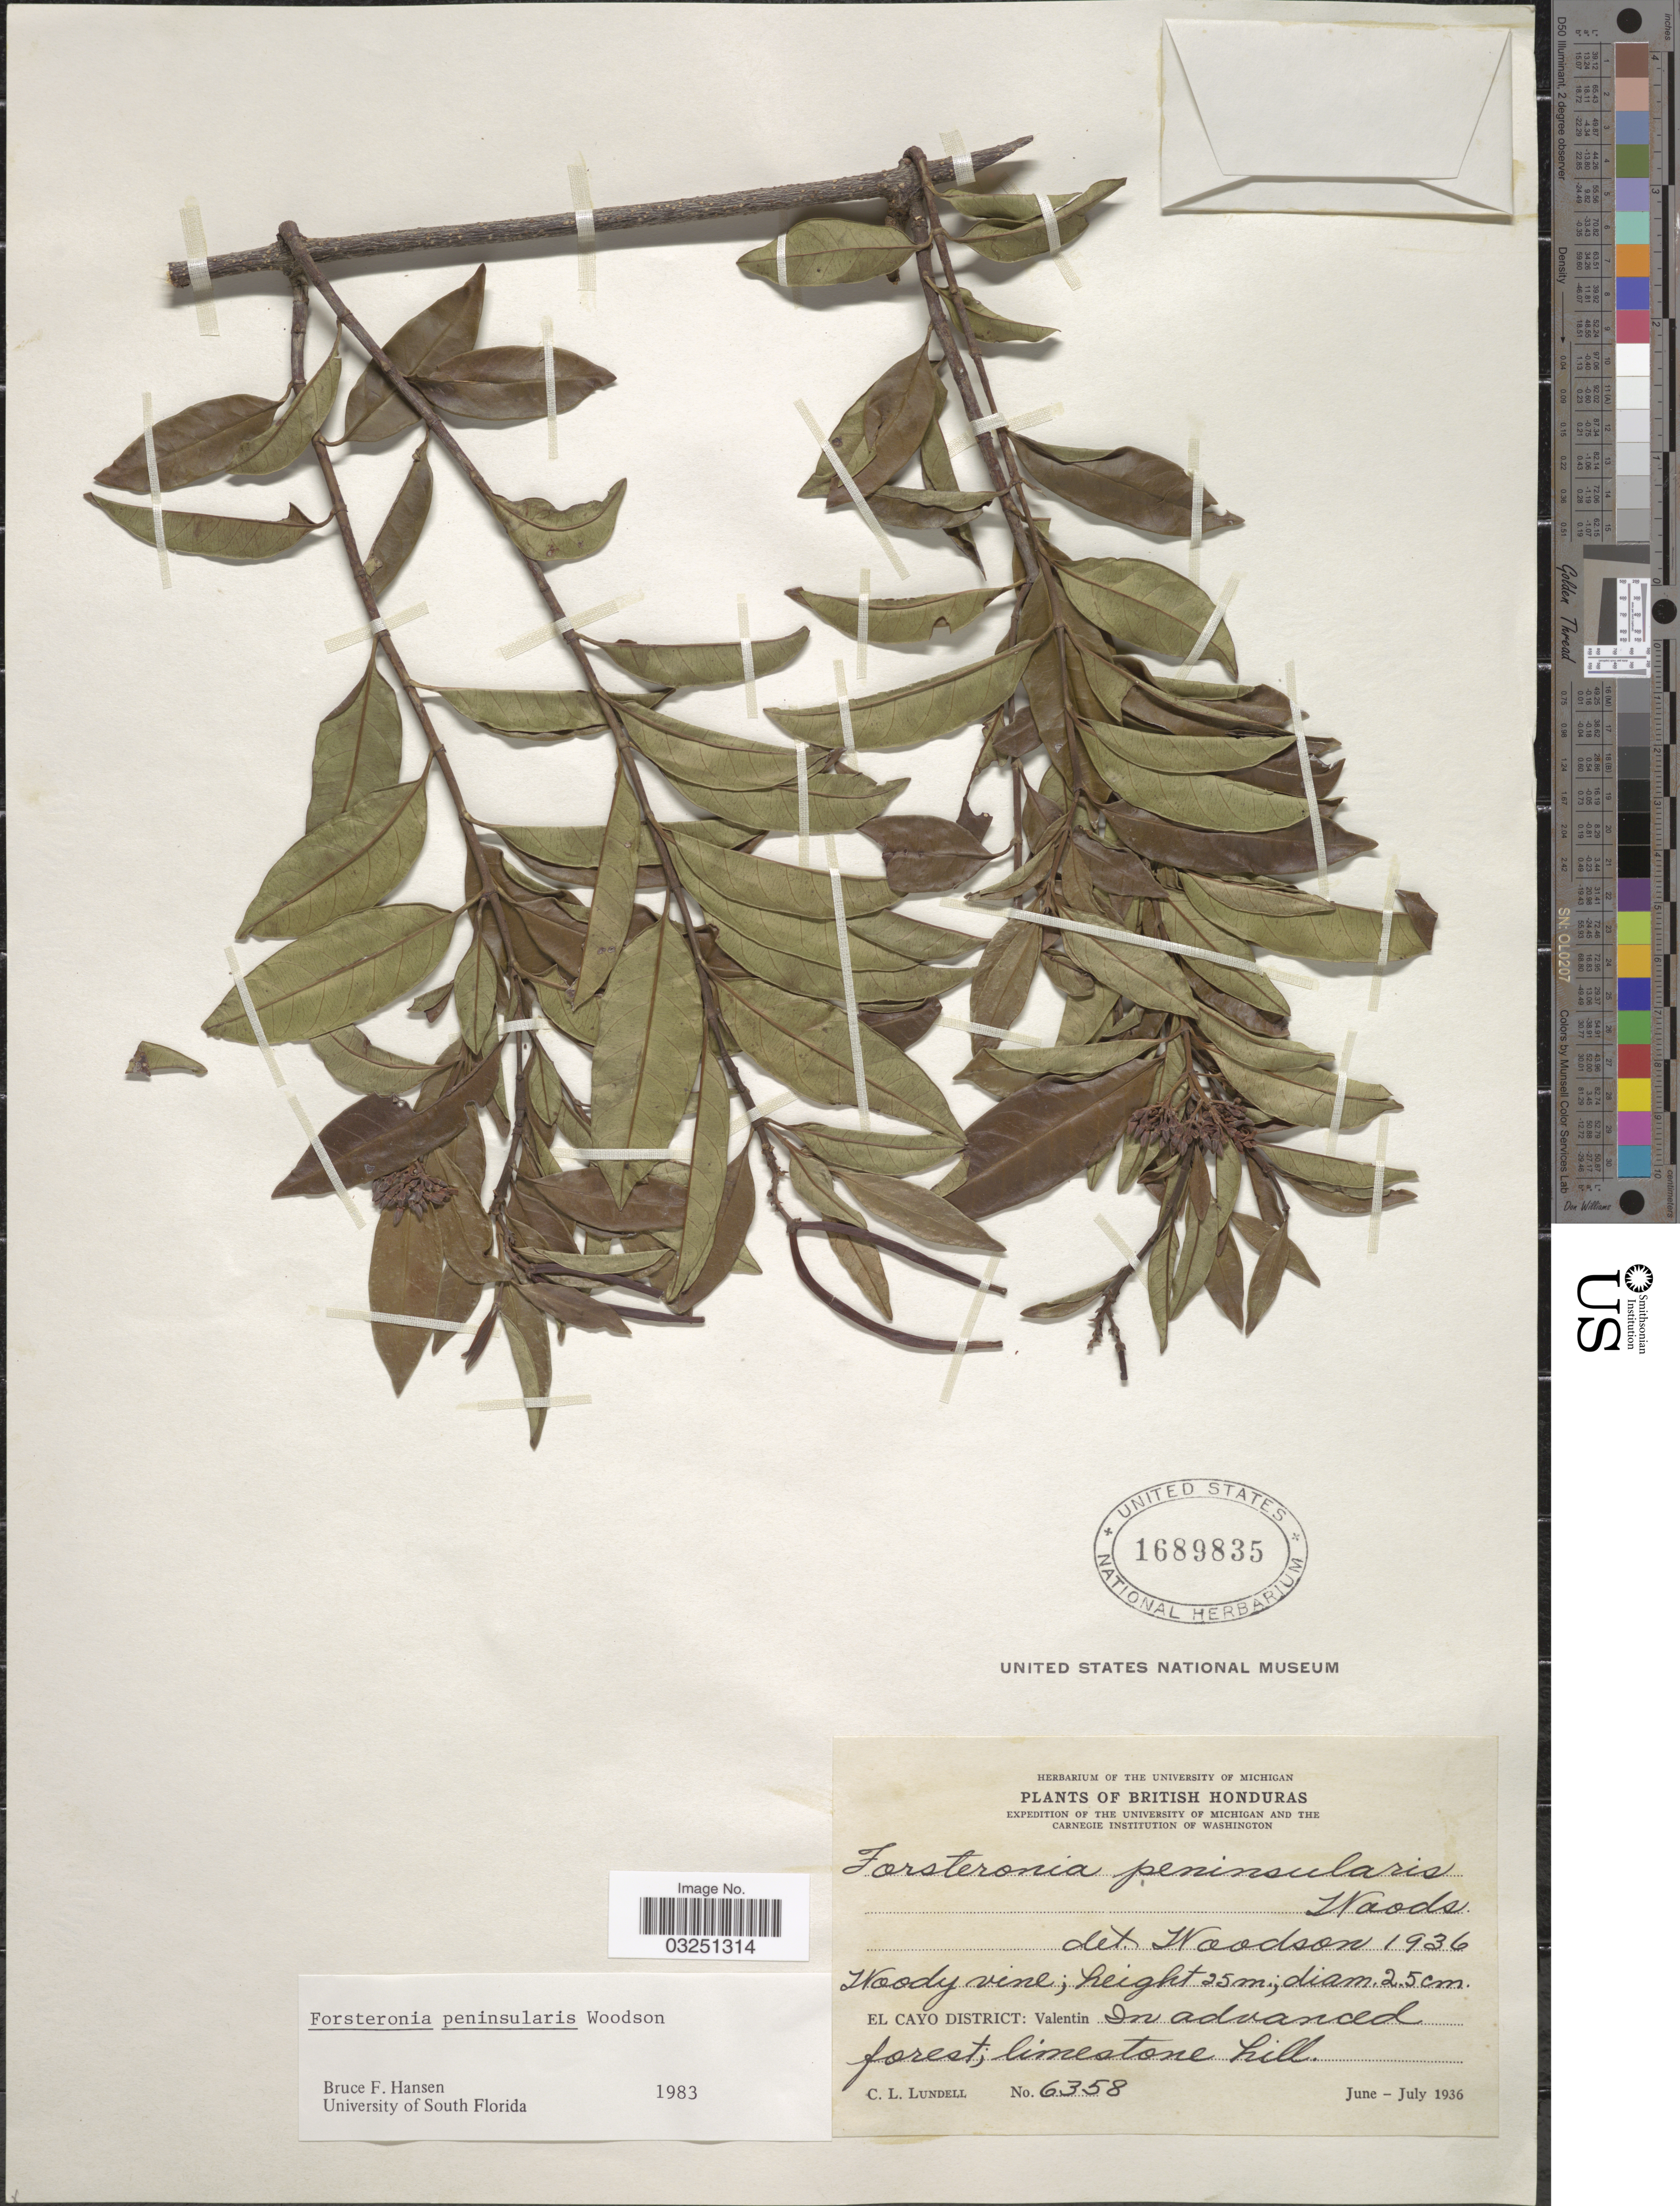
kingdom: Plantae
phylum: Tracheophyta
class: Magnoliopsida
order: Gentianales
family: Apocynaceae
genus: Forsteronia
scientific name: Forsteronia peninsularis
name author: Woodson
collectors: C. L. Lundell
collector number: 6358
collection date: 1936-06/1936-07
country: Belize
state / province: Cayo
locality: British Honduras. El Cayo District: Valentin. In advanced forest, limestone hill.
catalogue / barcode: US 1689835